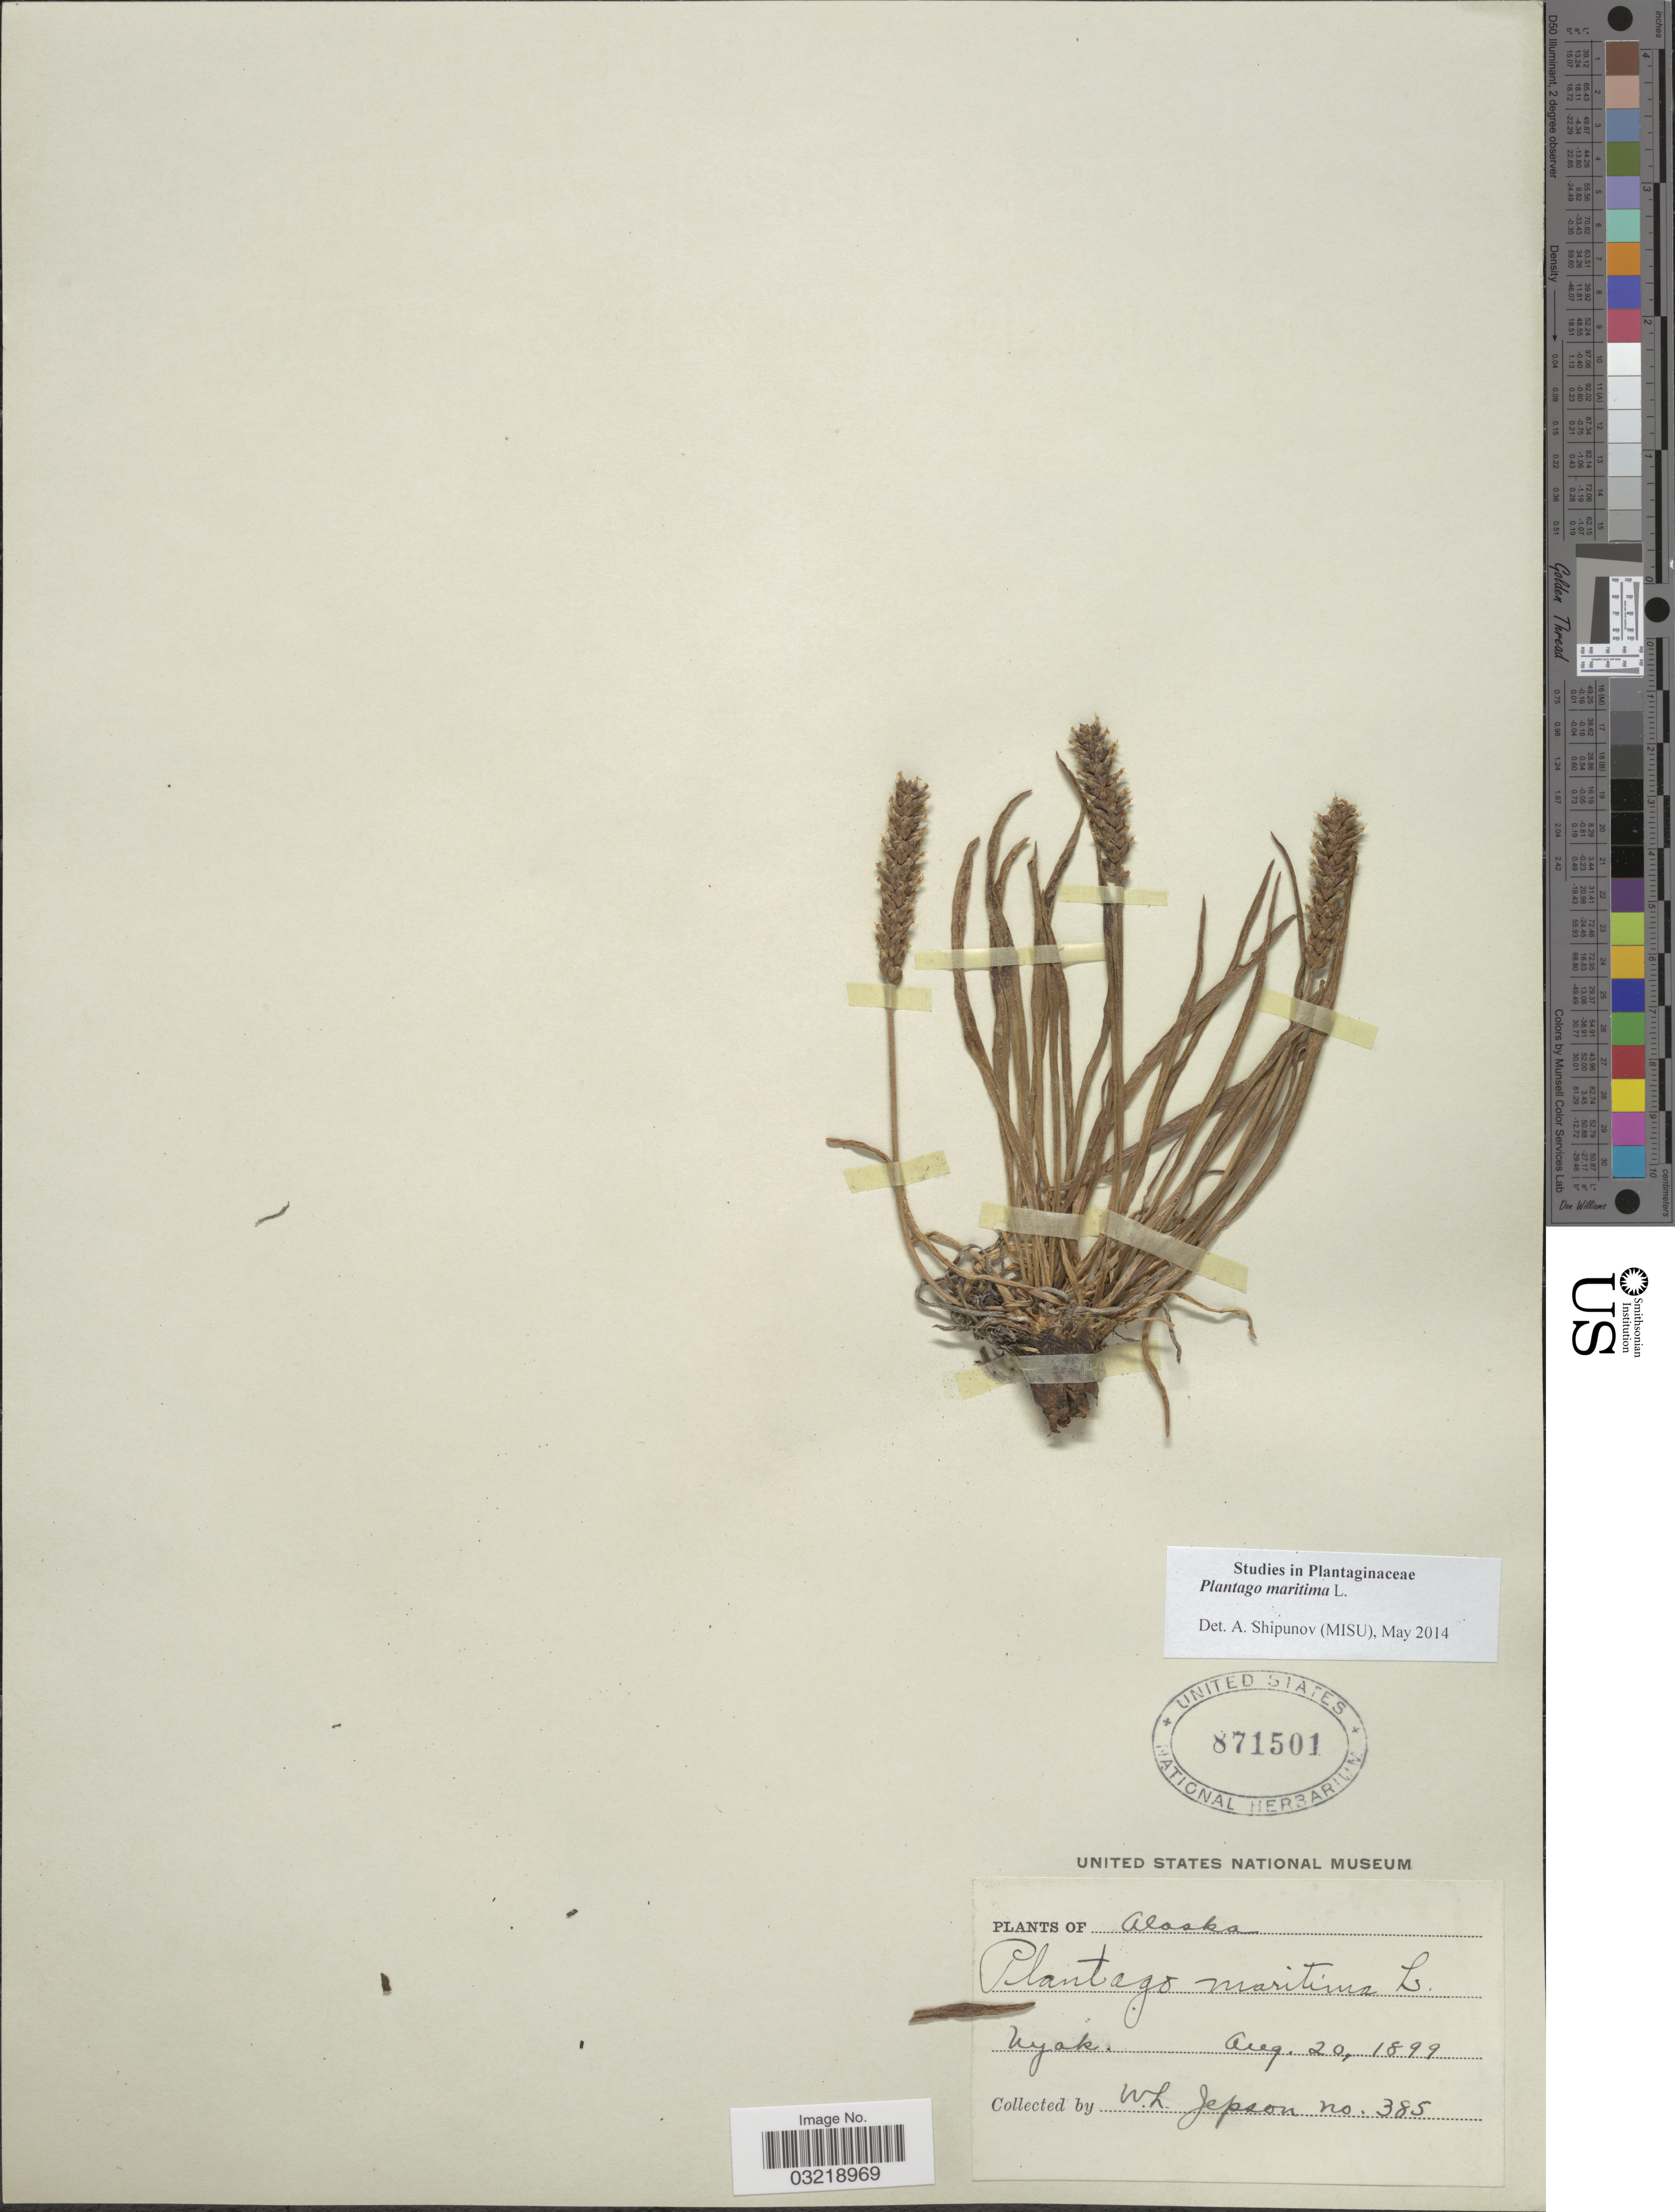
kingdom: Plantae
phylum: Tracheophyta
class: Magnoliopsida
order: Lamiales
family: Plantaginaceae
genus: Plantago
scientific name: Plantago maritima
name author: L.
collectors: W. L. Jepson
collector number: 385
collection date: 1899-08-20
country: United States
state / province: Alaska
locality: Nyak.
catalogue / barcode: US 871501